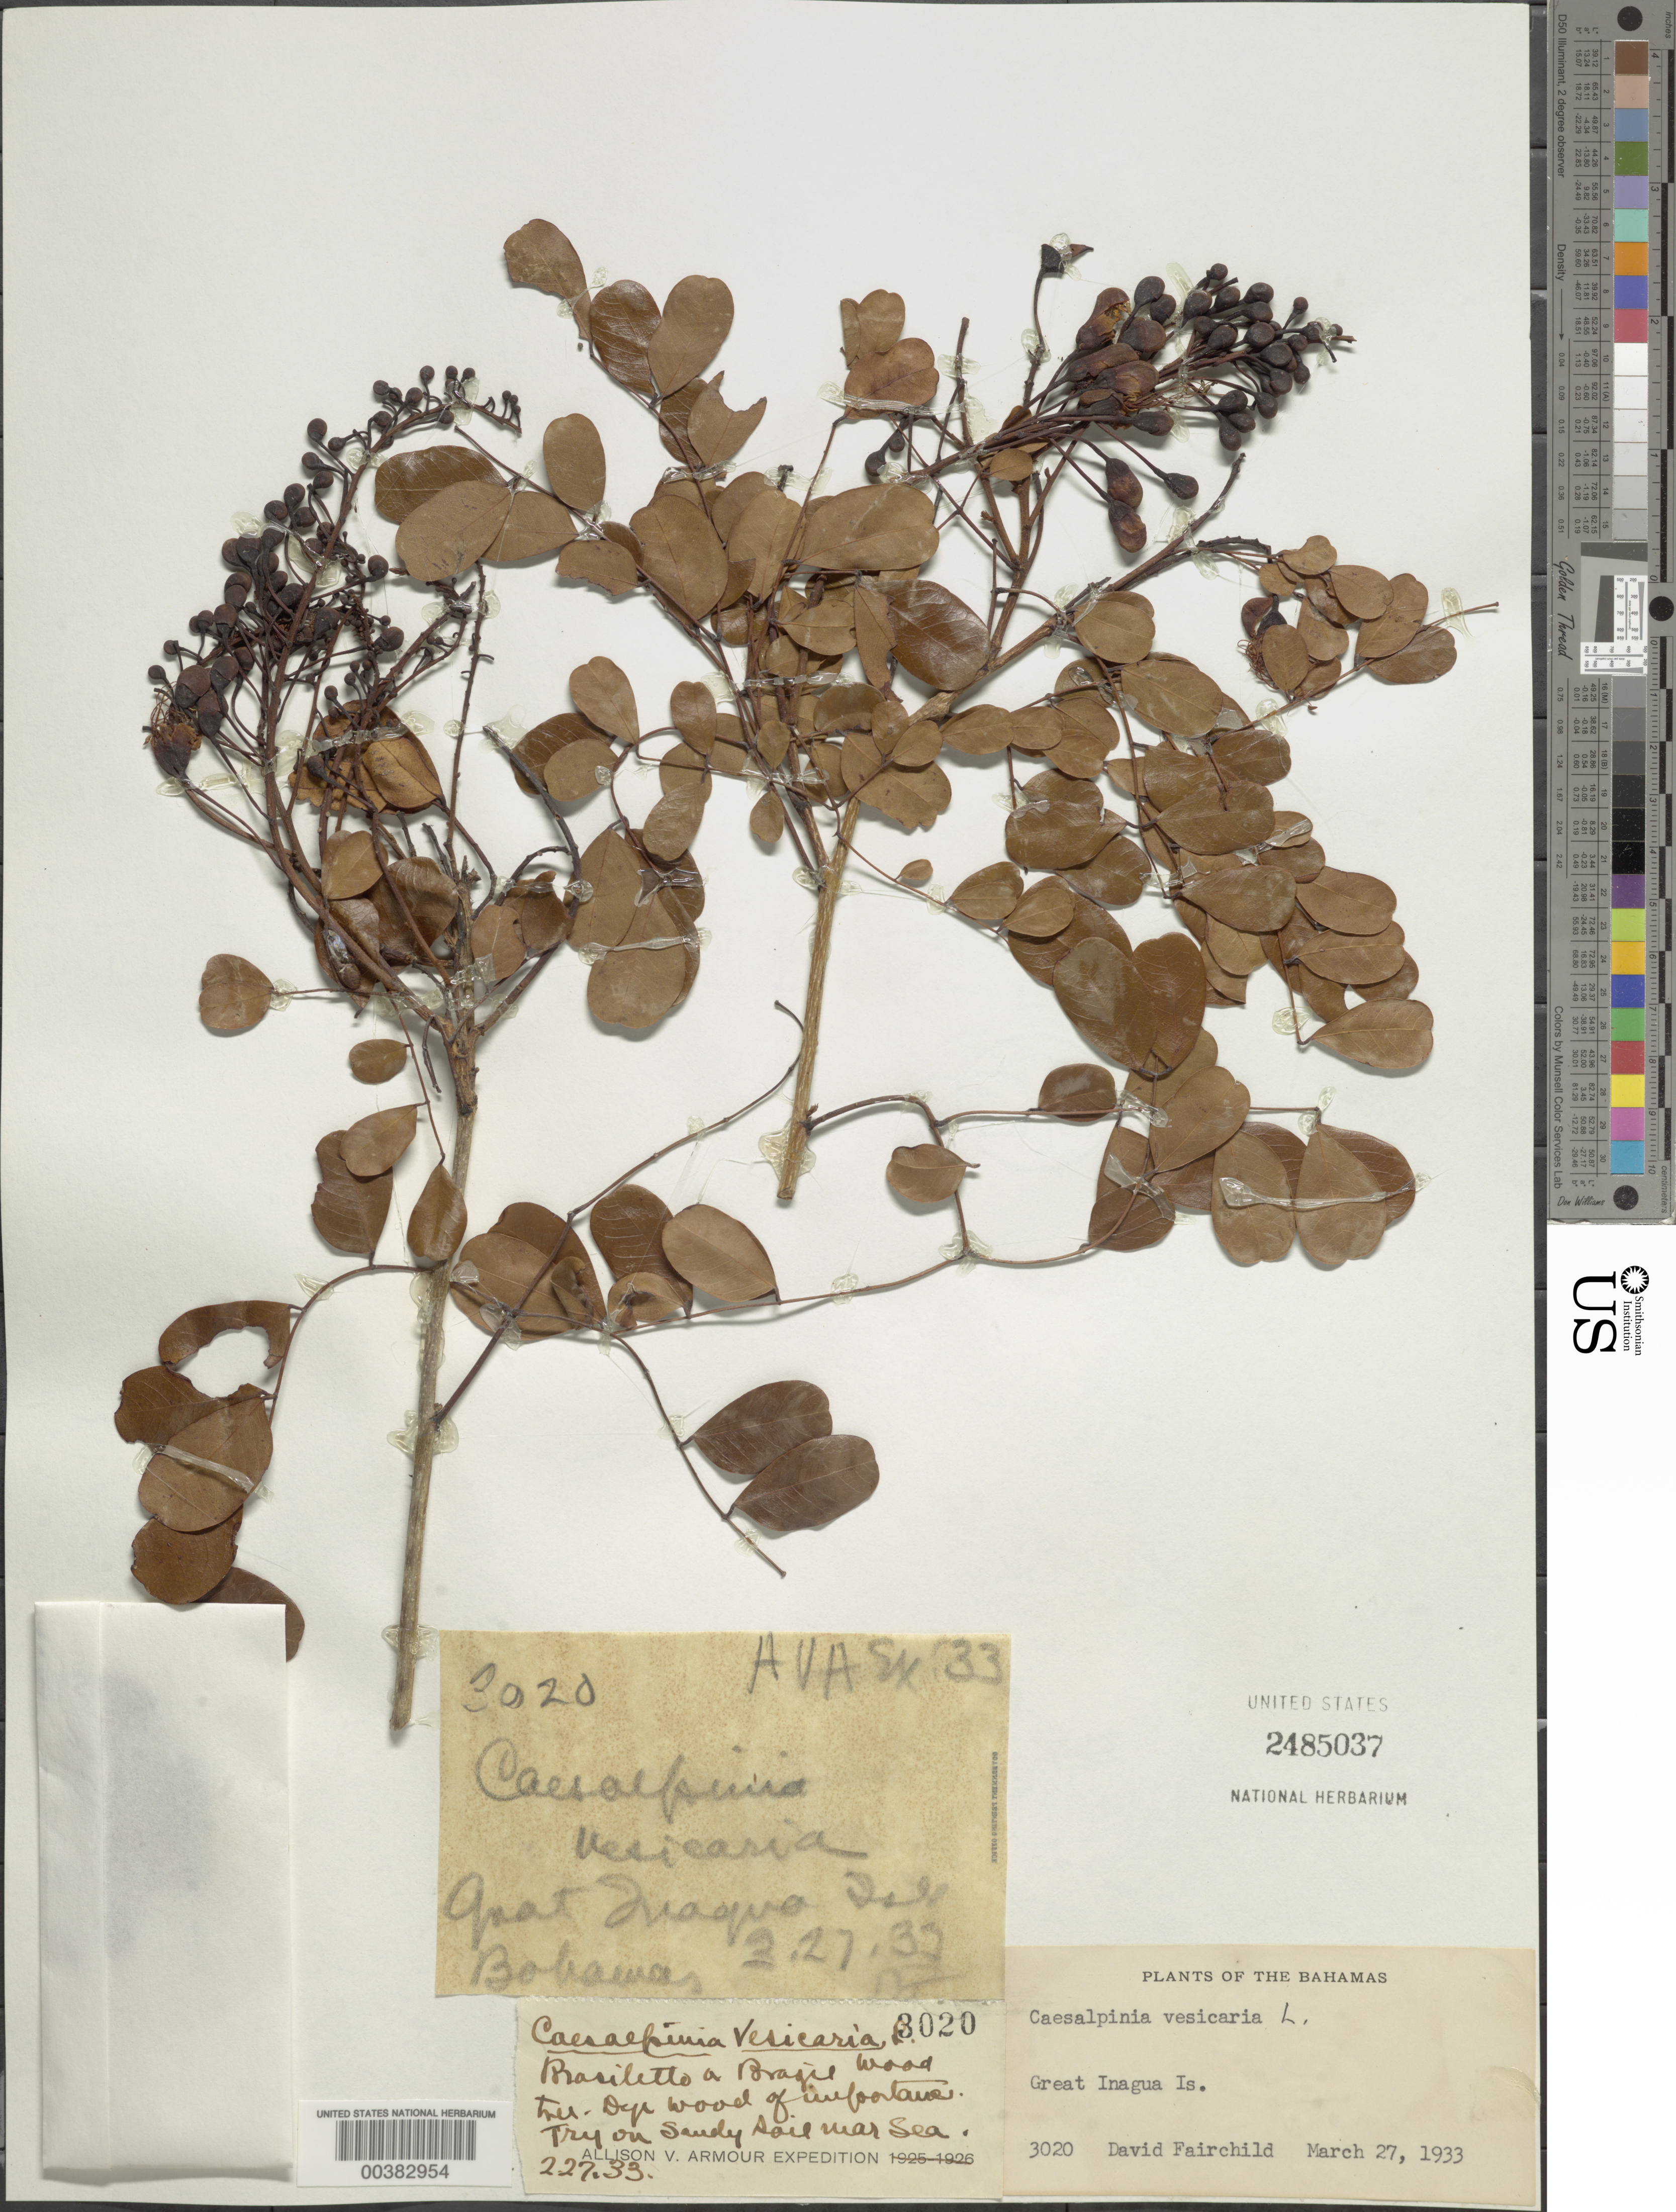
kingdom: Plantae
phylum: Tracheophyta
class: Magnoliopsida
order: Fabales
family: Fabaceae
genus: Tara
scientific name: Tara vesicaria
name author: (L.) Molinari et al.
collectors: D. Fairchild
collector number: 3020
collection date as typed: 27 Mar 1933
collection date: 1933-03-27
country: Bahamas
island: Great Inagua Island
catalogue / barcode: US 2485037